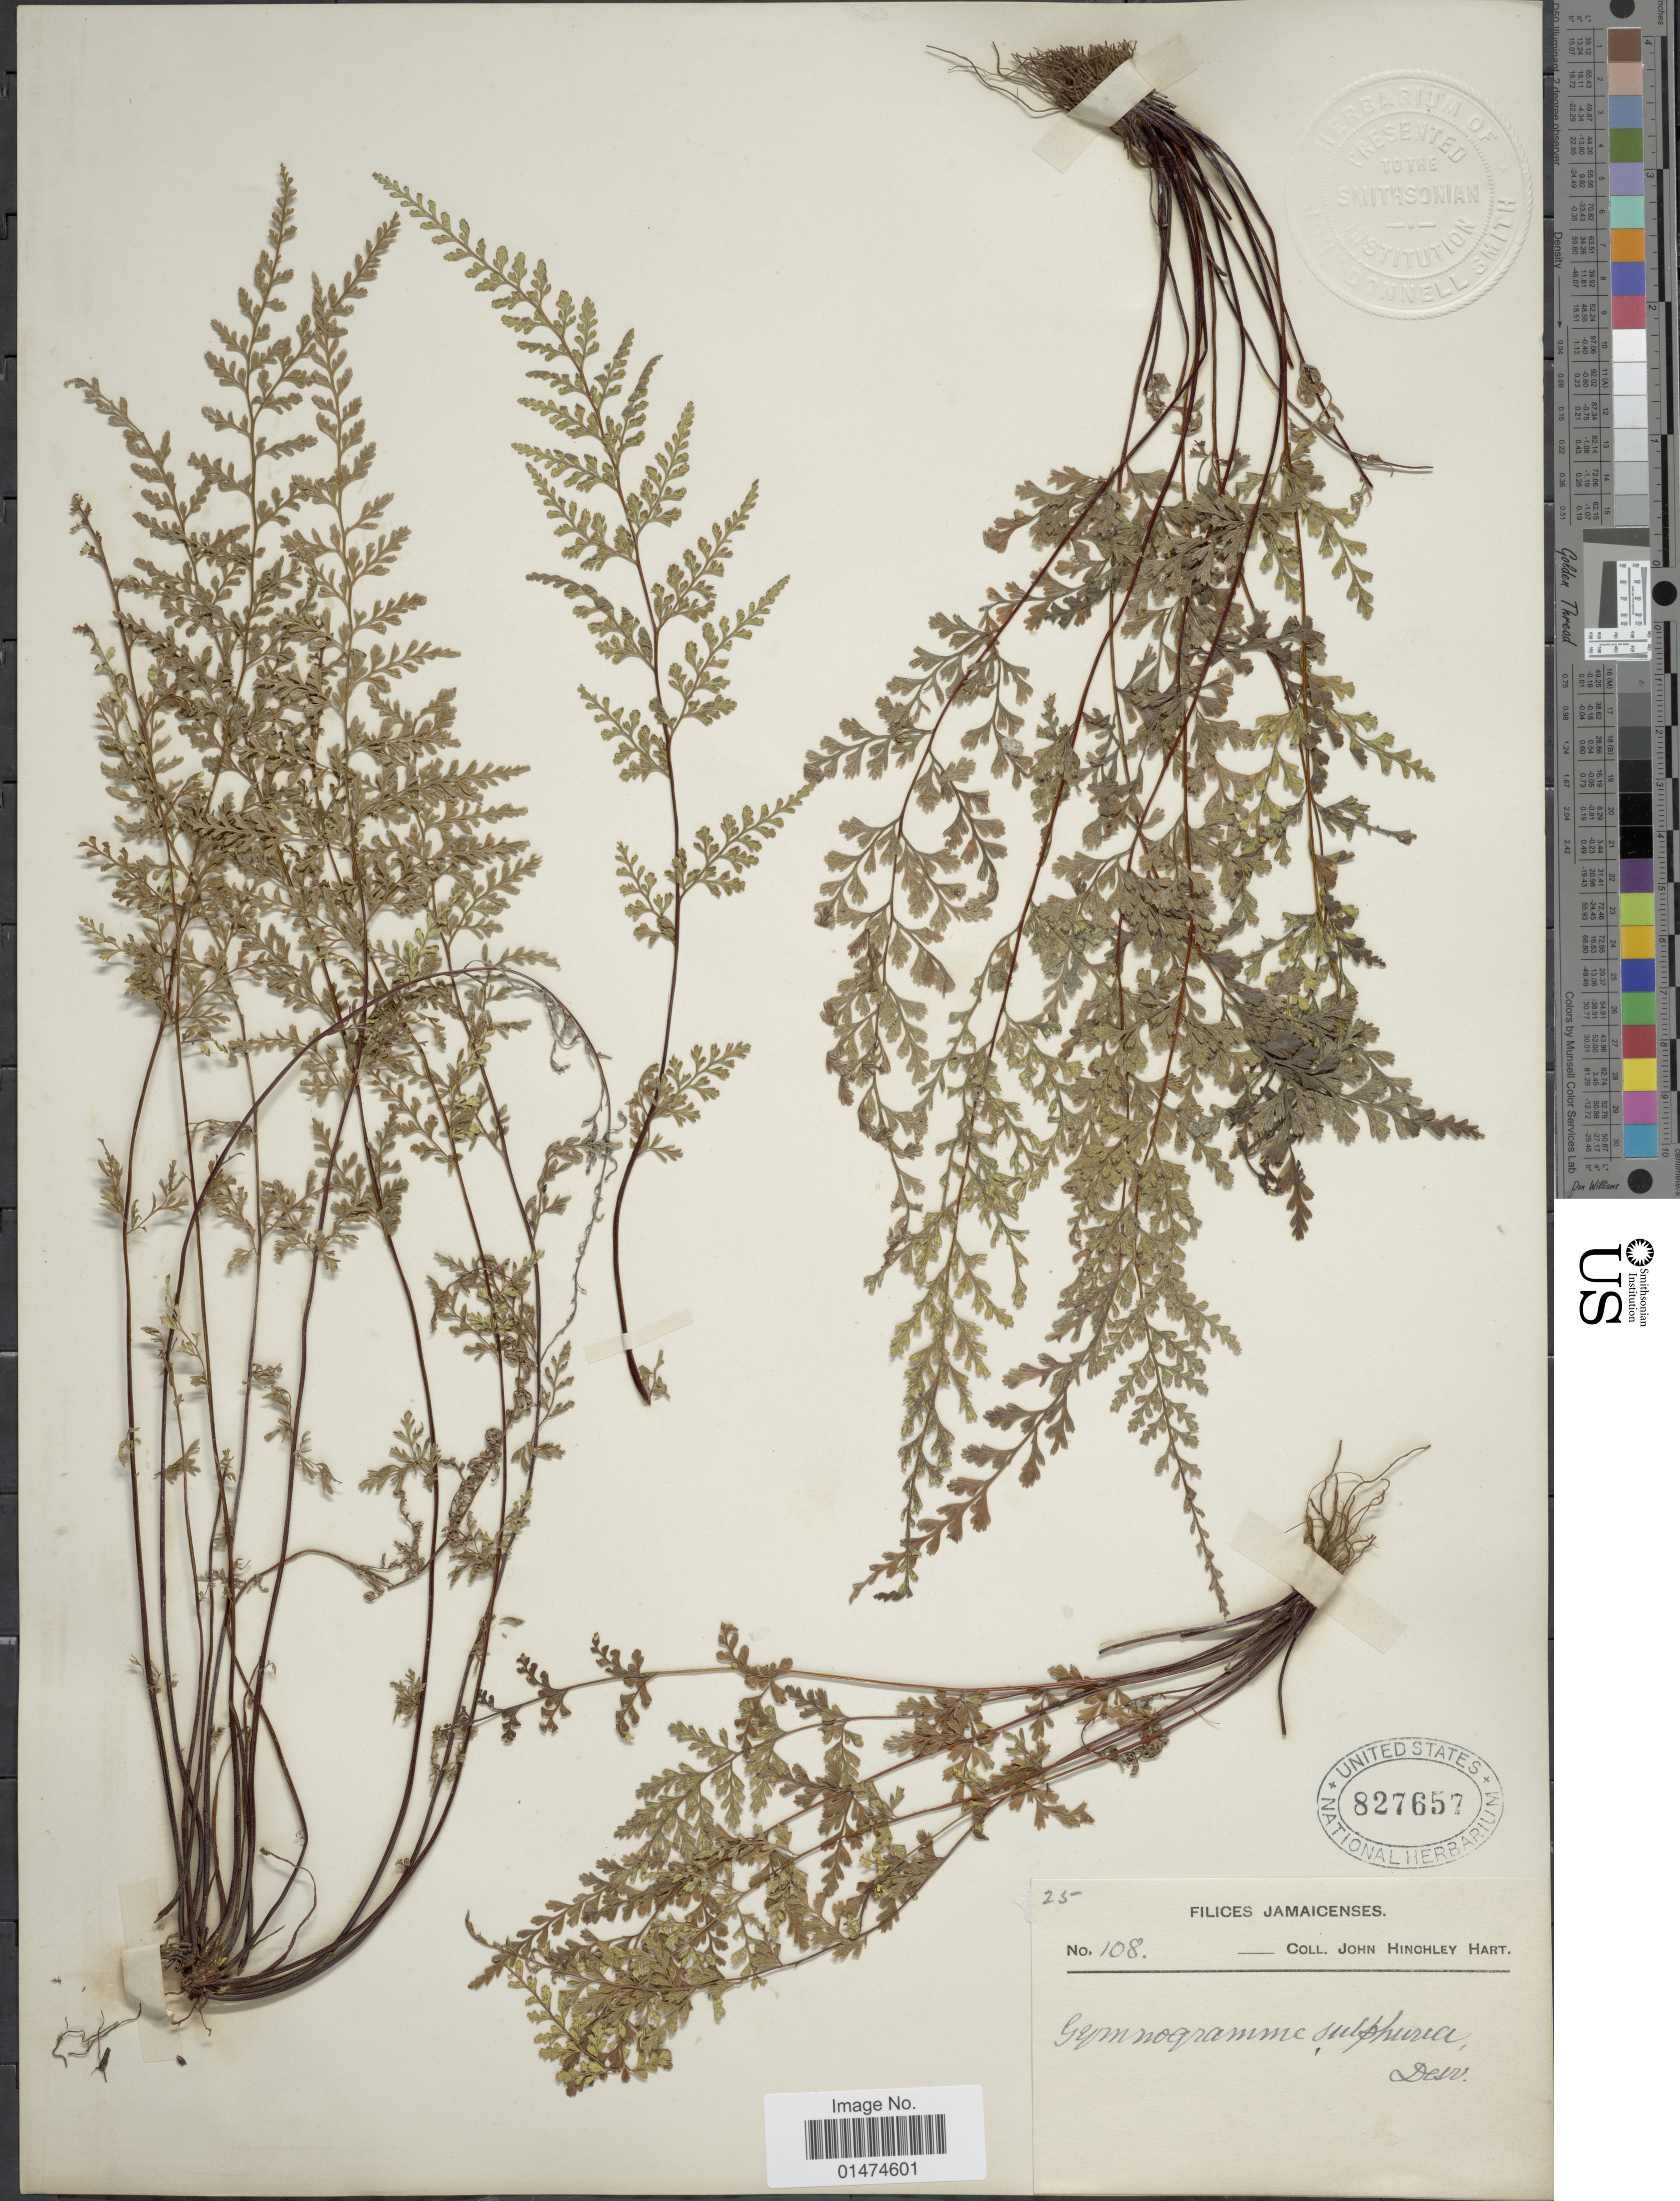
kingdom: Plantae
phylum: Tracheophyta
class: Polypodiopsida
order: Polypodiales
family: Pteridaceae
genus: Pityrogramma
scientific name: Pityrogramma sulphurea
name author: (Sw.) Maxon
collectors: J. H. Hart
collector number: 108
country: Jamaica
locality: Jamaicenses.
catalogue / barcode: US 827657